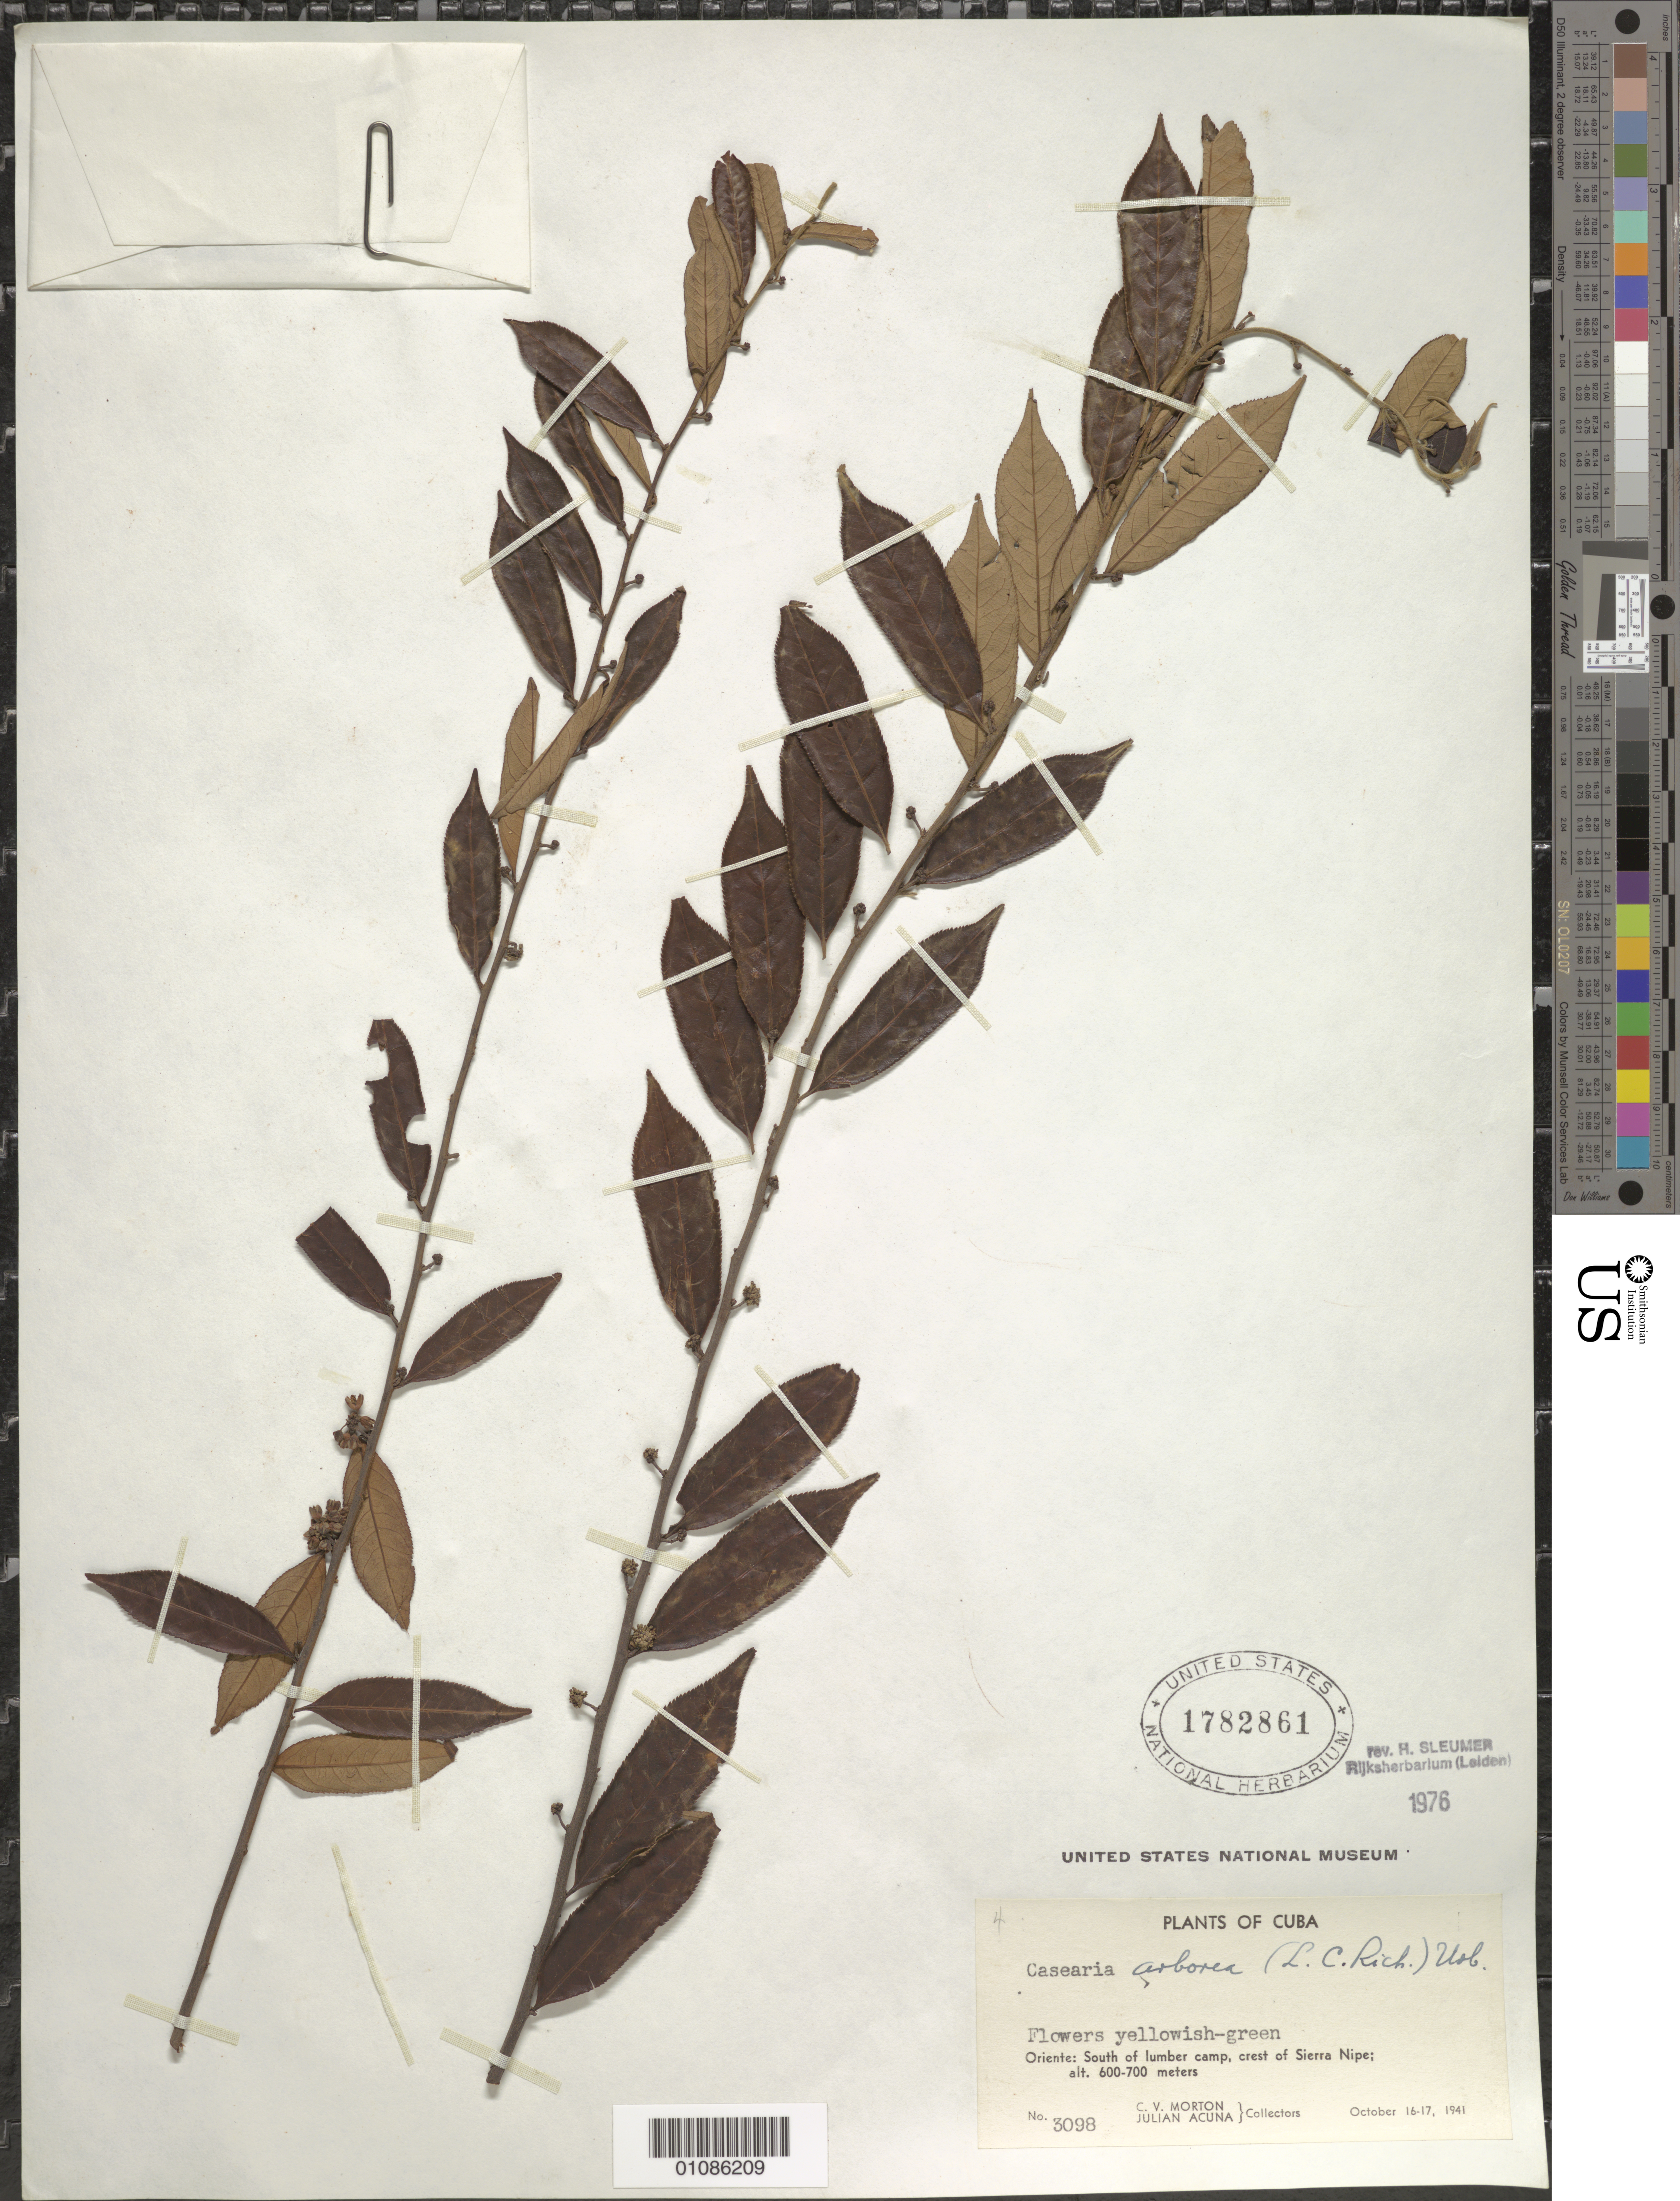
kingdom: Plantae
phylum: Tracheophyta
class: Magnoliopsida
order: Malpighiales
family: Salicaceae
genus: Casearia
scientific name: Casearia arborea subsp. arborea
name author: (Rich.) Urb.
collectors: C. V. Morton & J. Acuña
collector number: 3098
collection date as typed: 16 Oct 1941 to 17 Oct 1941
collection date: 1941-10-16/1941-10-17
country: Cuba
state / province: Holguín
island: Cuba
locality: W of lumber camp, Crest of Sierra Nipe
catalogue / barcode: US 1782861